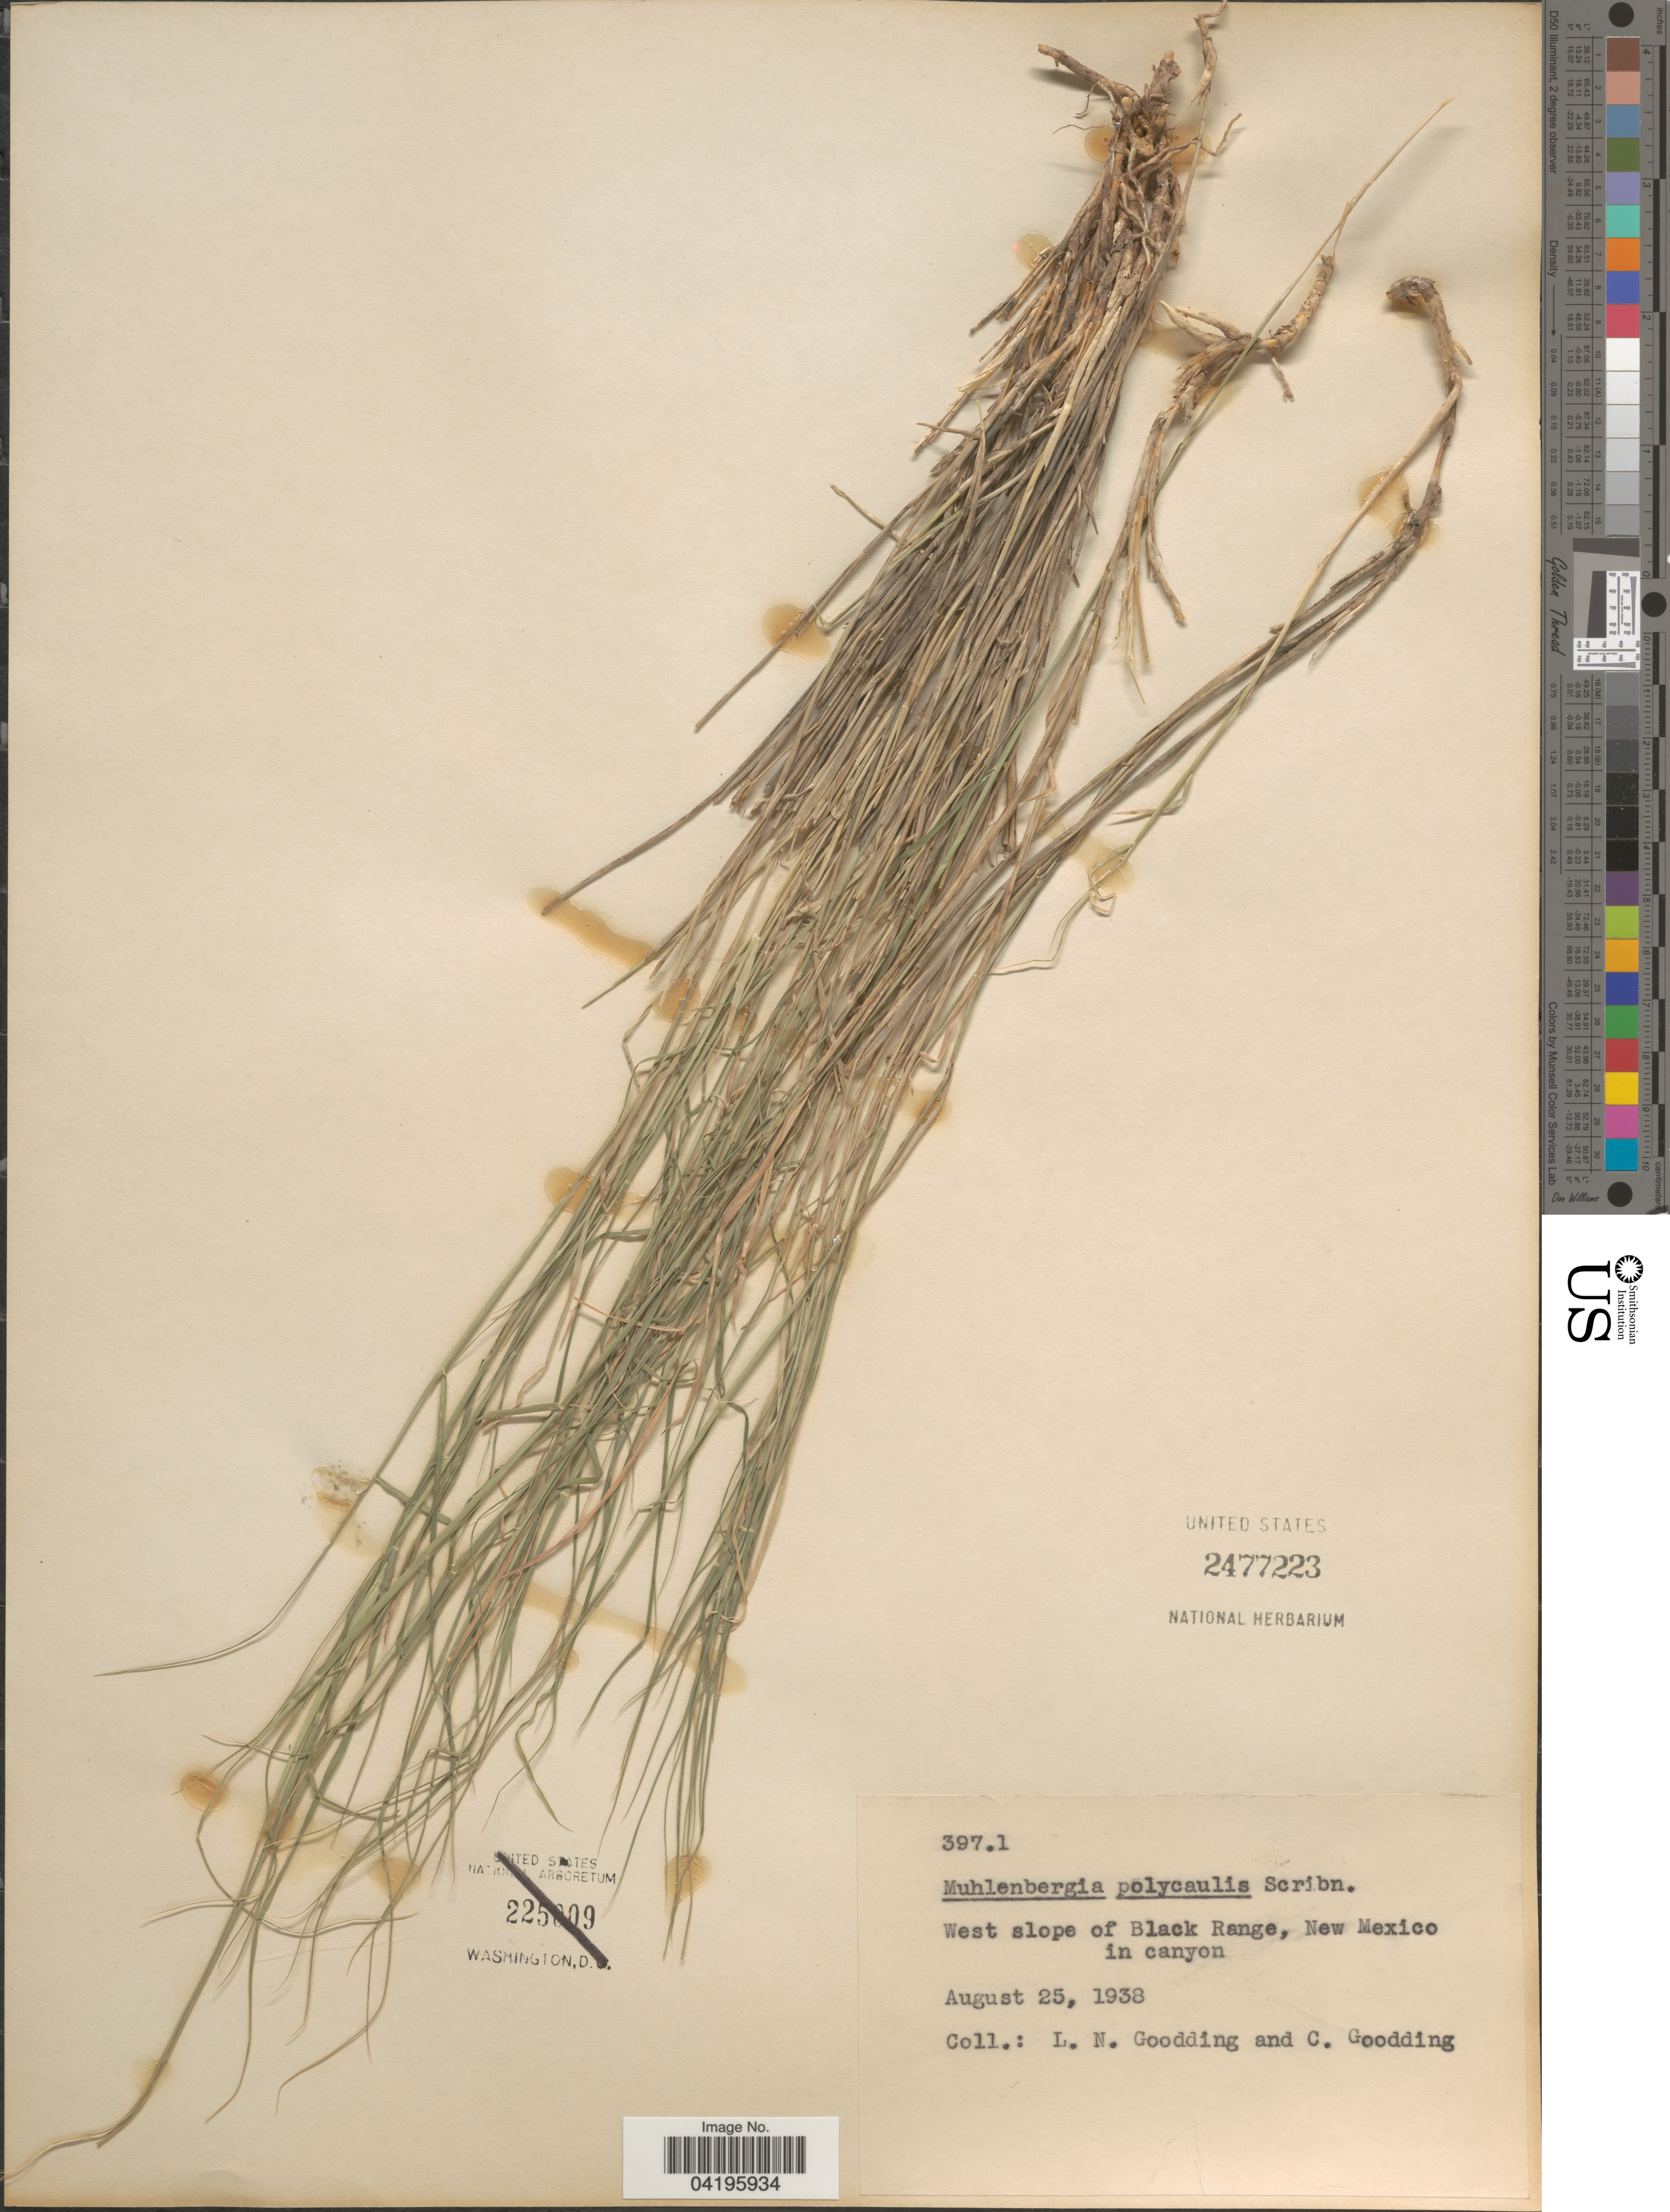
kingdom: Plantae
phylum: Tracheophyta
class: Liliopsida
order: Poales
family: Poaceae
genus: Muhlenbergia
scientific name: Muhlenbergia polycaulis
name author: Scribn.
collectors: L. N. Goodding & C. Goodding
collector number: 397.1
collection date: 1938-08-25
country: United States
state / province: New Mexico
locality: West slope of Black Range, in canyon.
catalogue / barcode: US 2477223